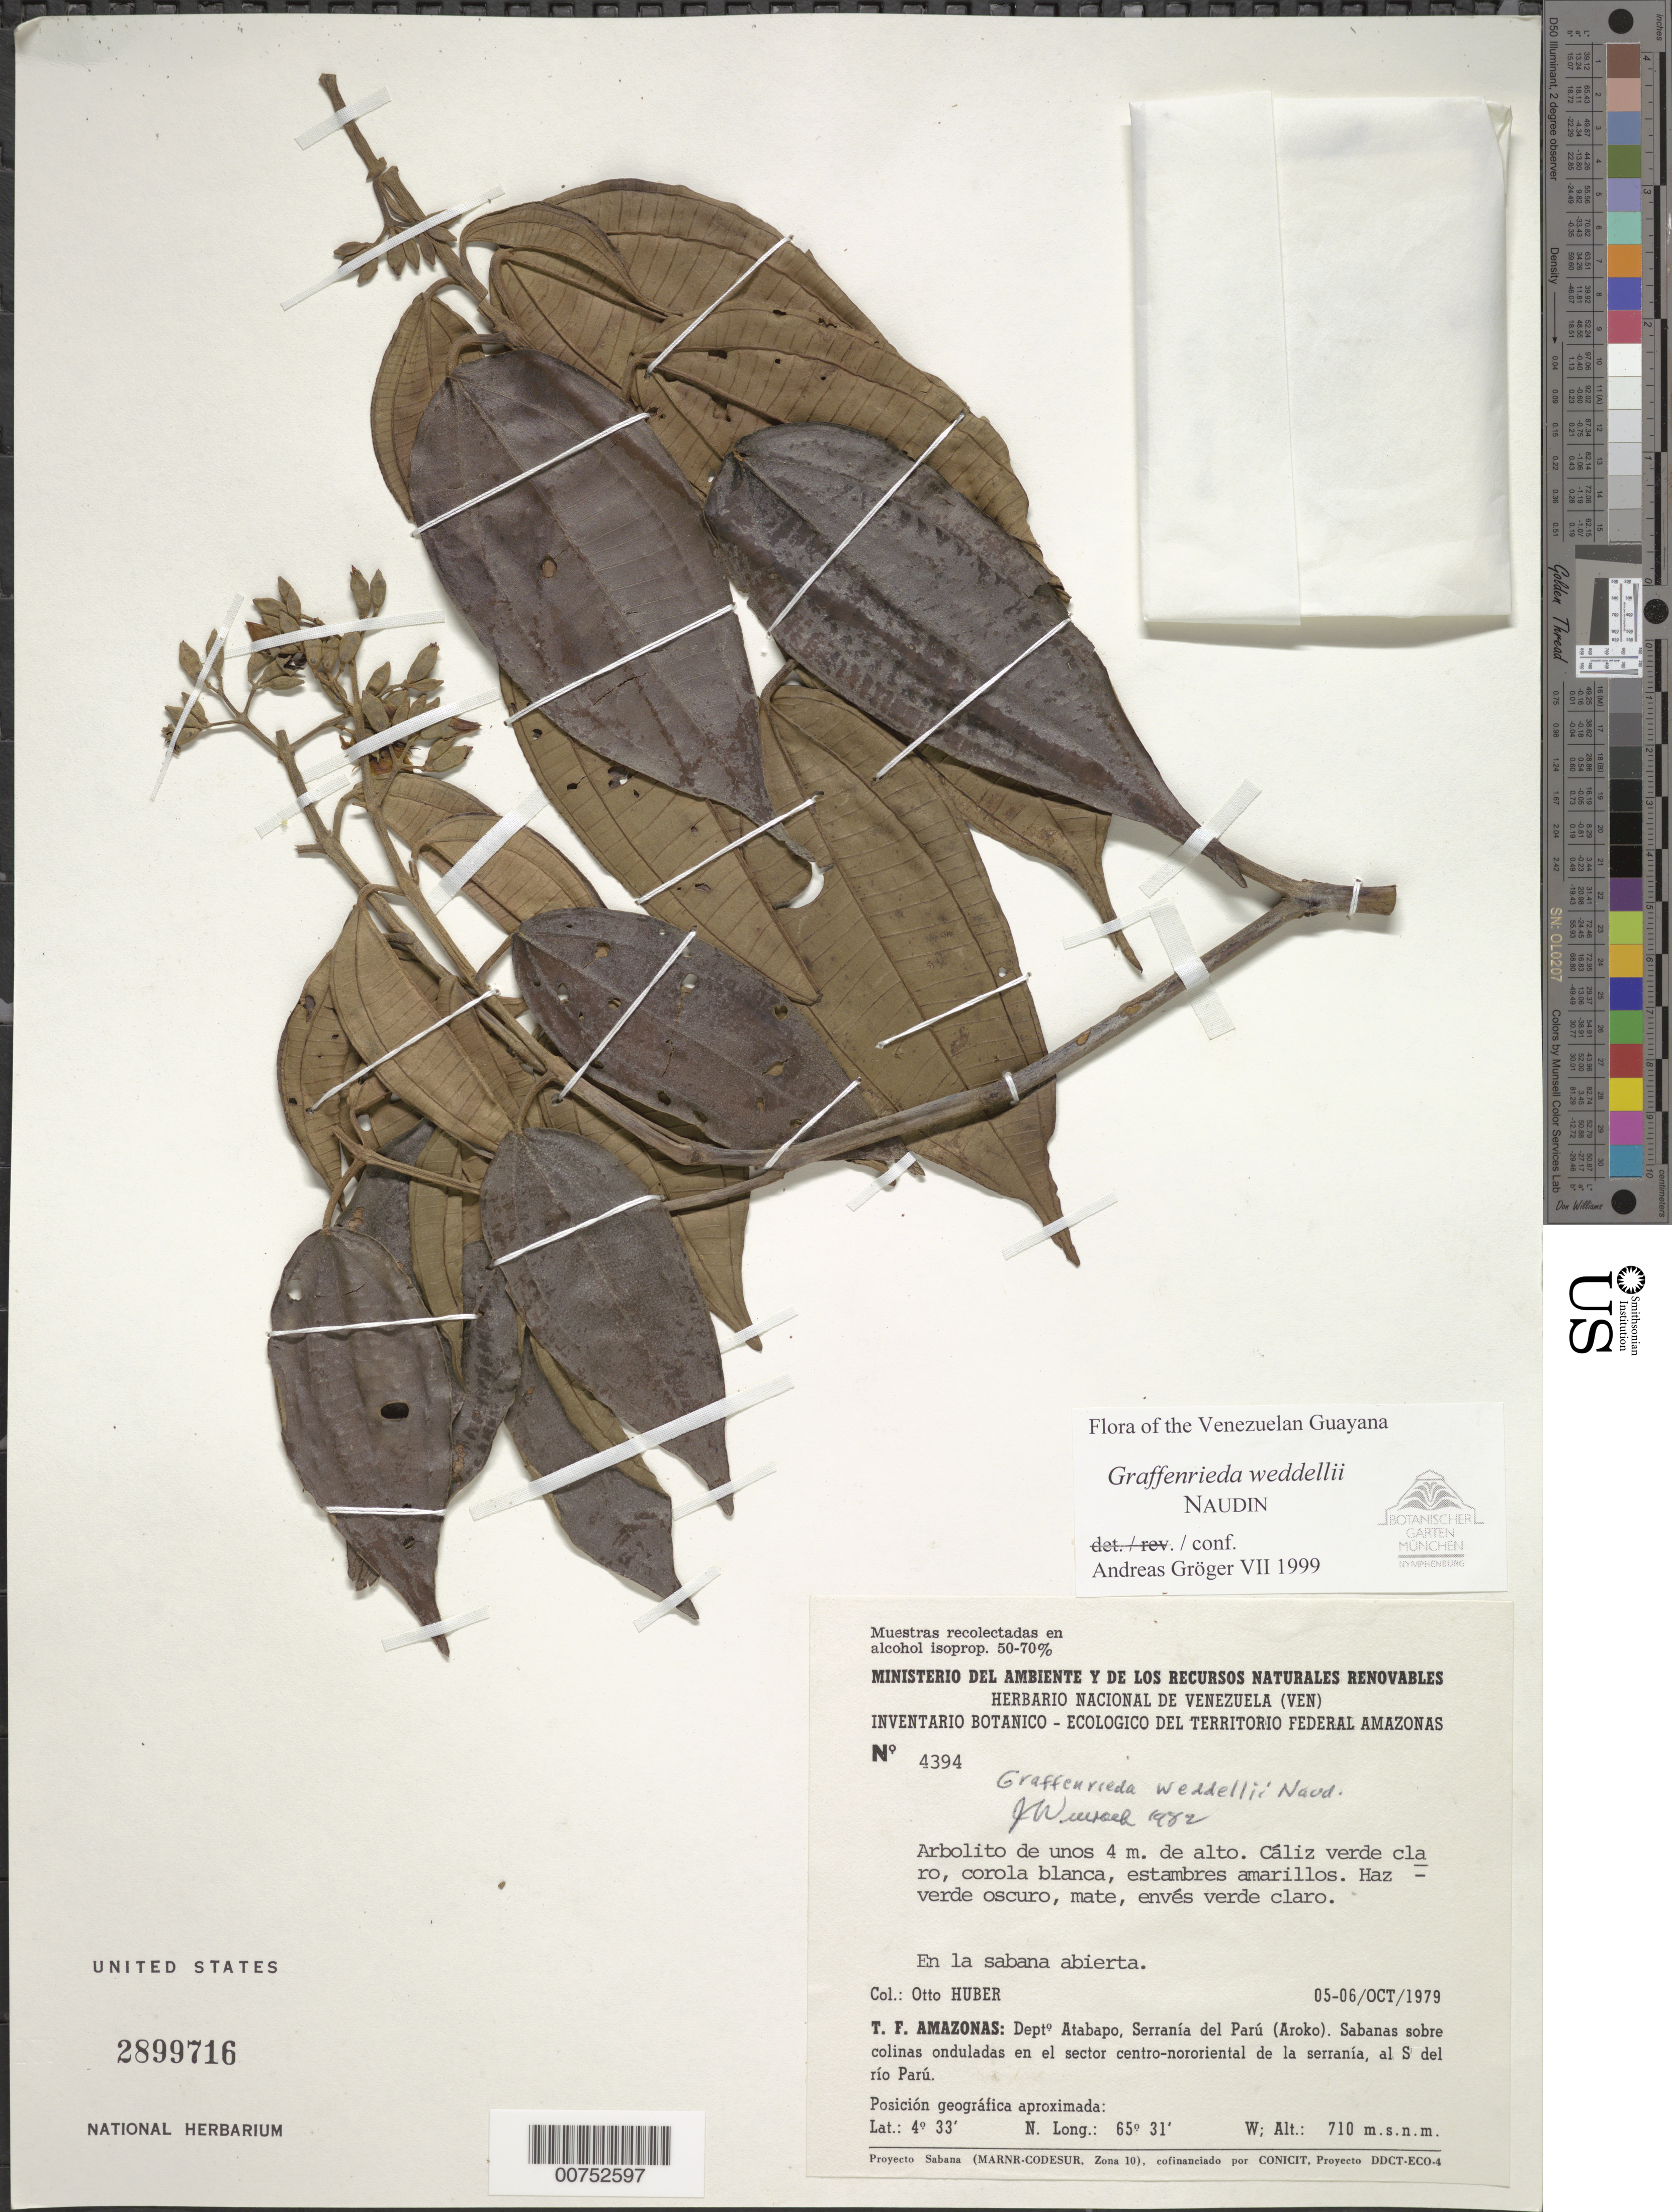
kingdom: Plantae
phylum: Tracheophyta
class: Magnoliopsida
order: Myrtales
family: Melastomataceae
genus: Graffenrieda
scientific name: Graffenrieda weddellii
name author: Naudin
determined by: Gröger, A.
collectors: O. Huber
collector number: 4394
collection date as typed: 5-Oct-79 to 6-Oct-79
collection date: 1979-10-05/1979-10-06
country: Venezuela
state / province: Amazonas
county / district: Atabapo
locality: Serranía del Parú (Aroko); sector centro-nororiental de la serrania, al S del Río Parú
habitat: Open savanna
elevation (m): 710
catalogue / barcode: US 2899716